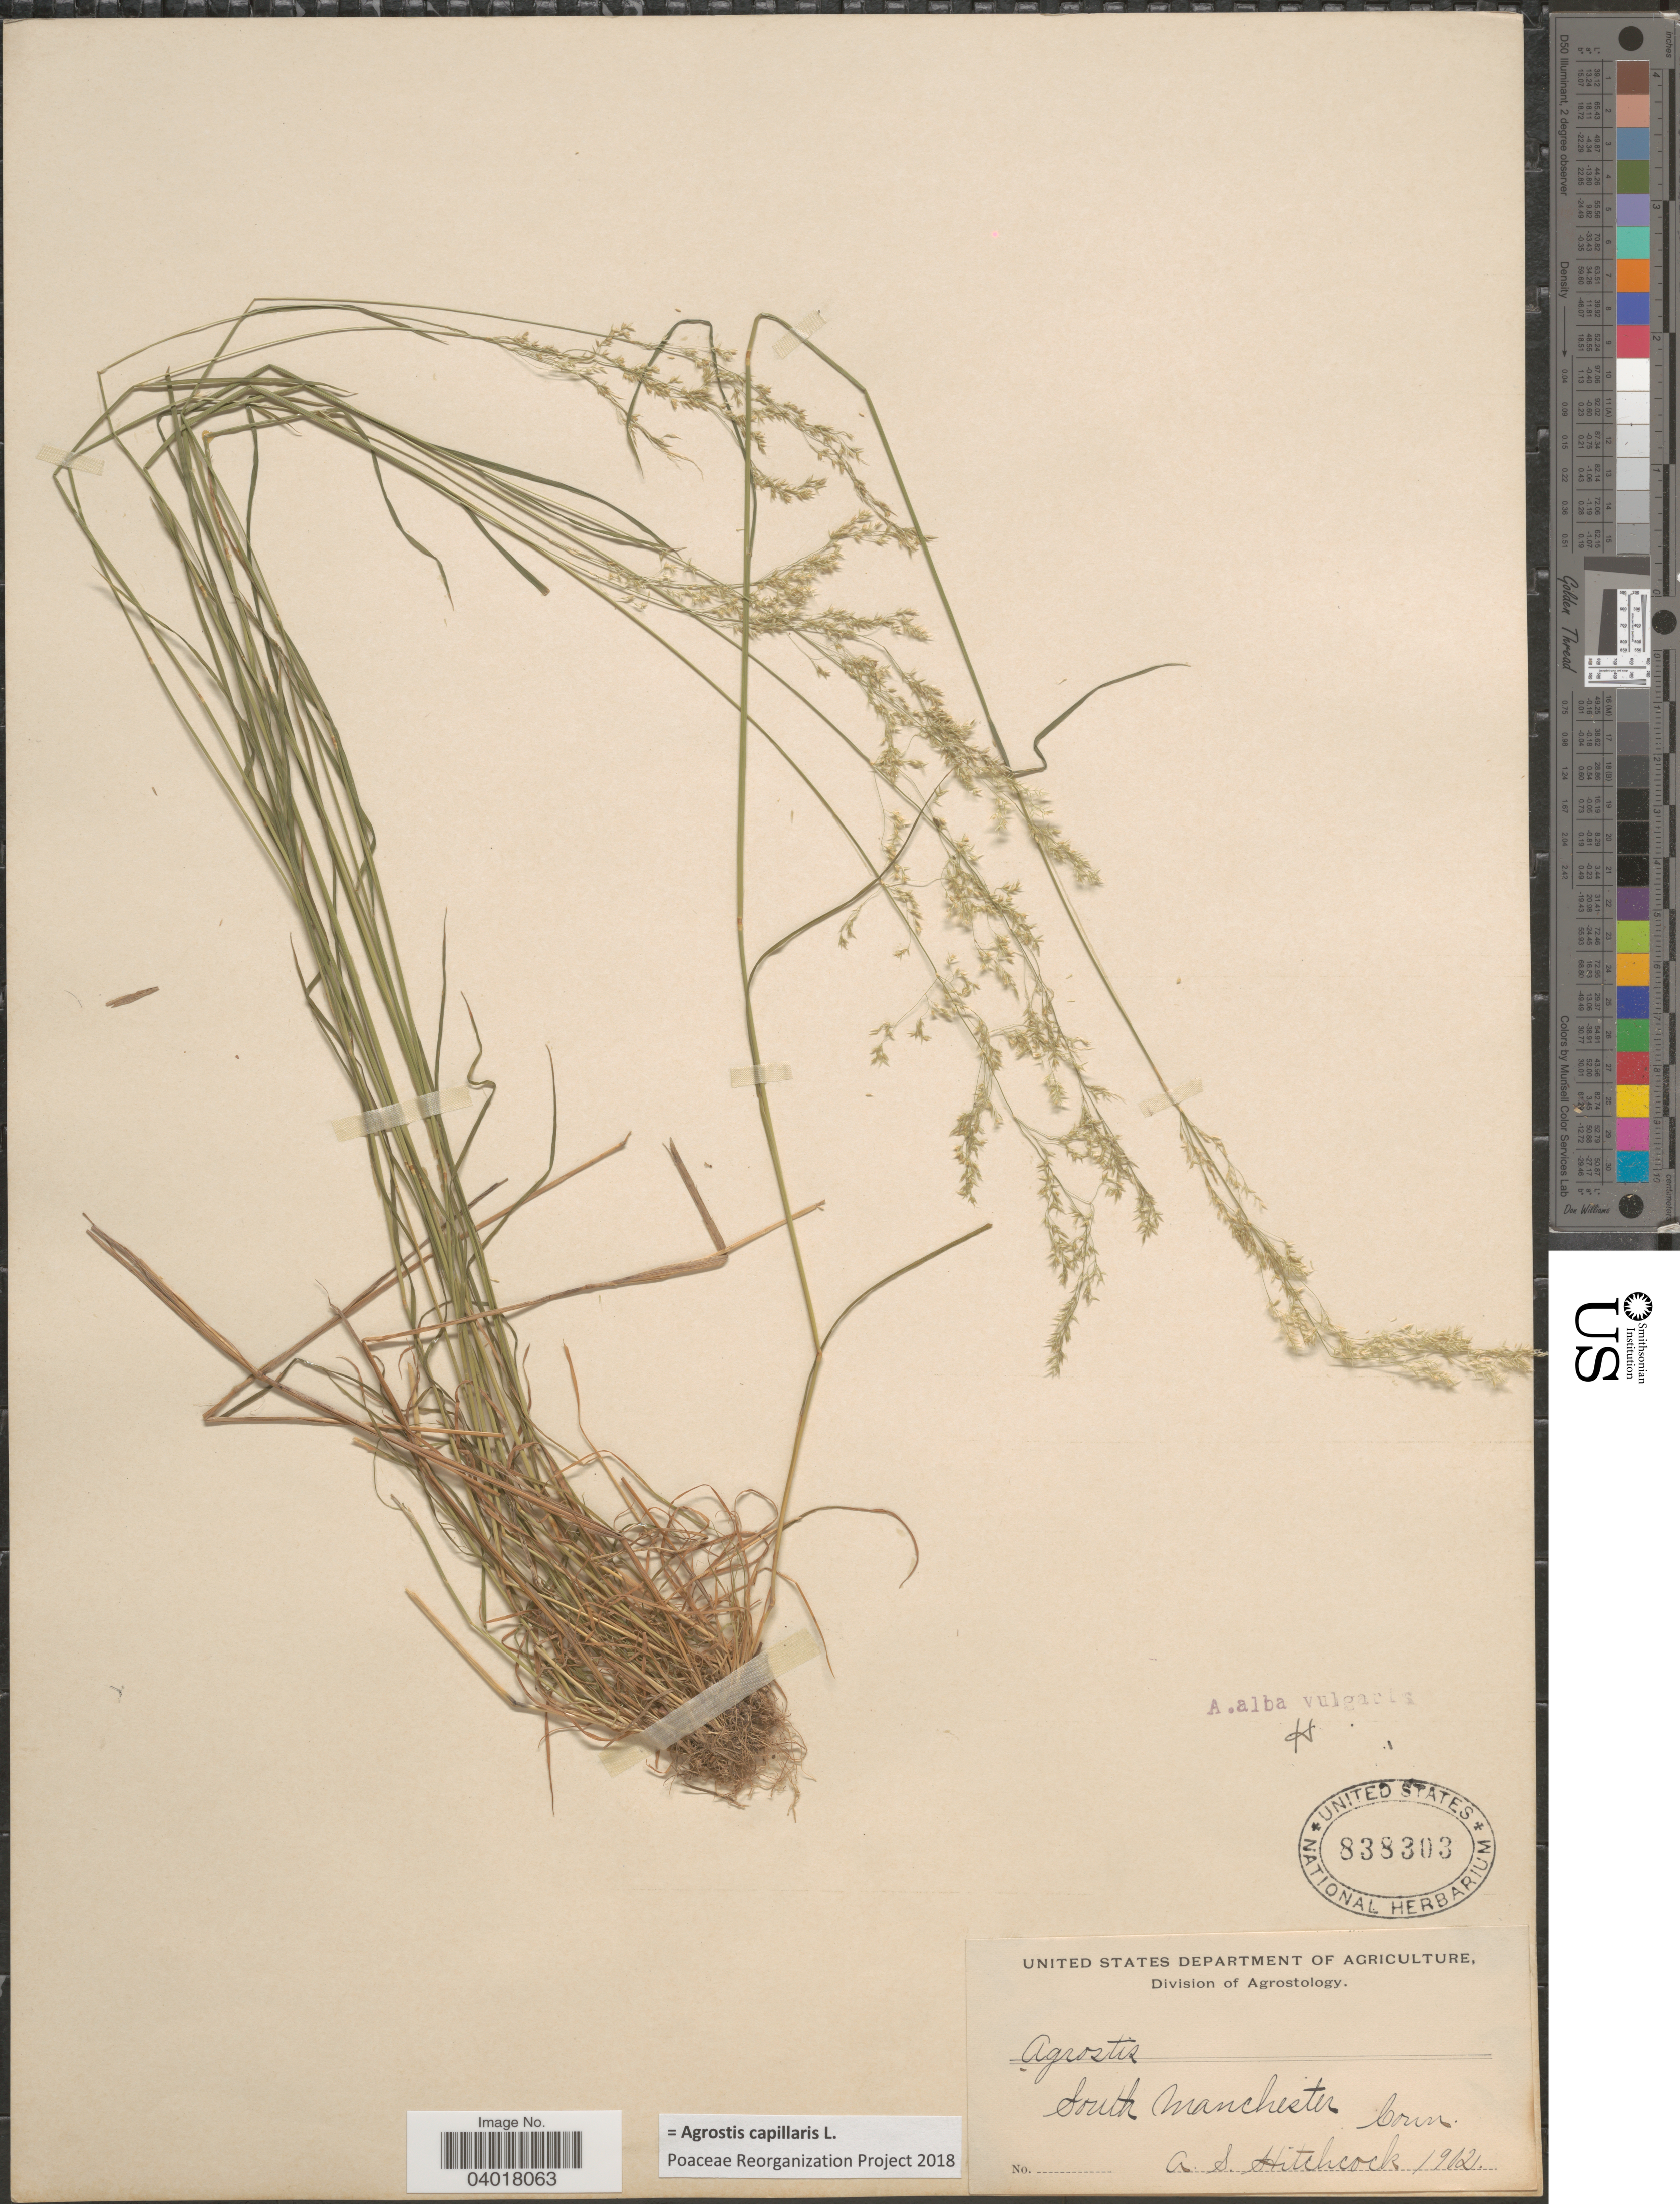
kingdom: Plantae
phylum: Tracheophyta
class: Liliopsida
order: Poales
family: Poaceae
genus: Agrostis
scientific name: Agrostis capillaris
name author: L.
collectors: A. S. Hitchcock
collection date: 1902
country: United States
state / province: Connecticut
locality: South Manchester.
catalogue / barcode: US 838303